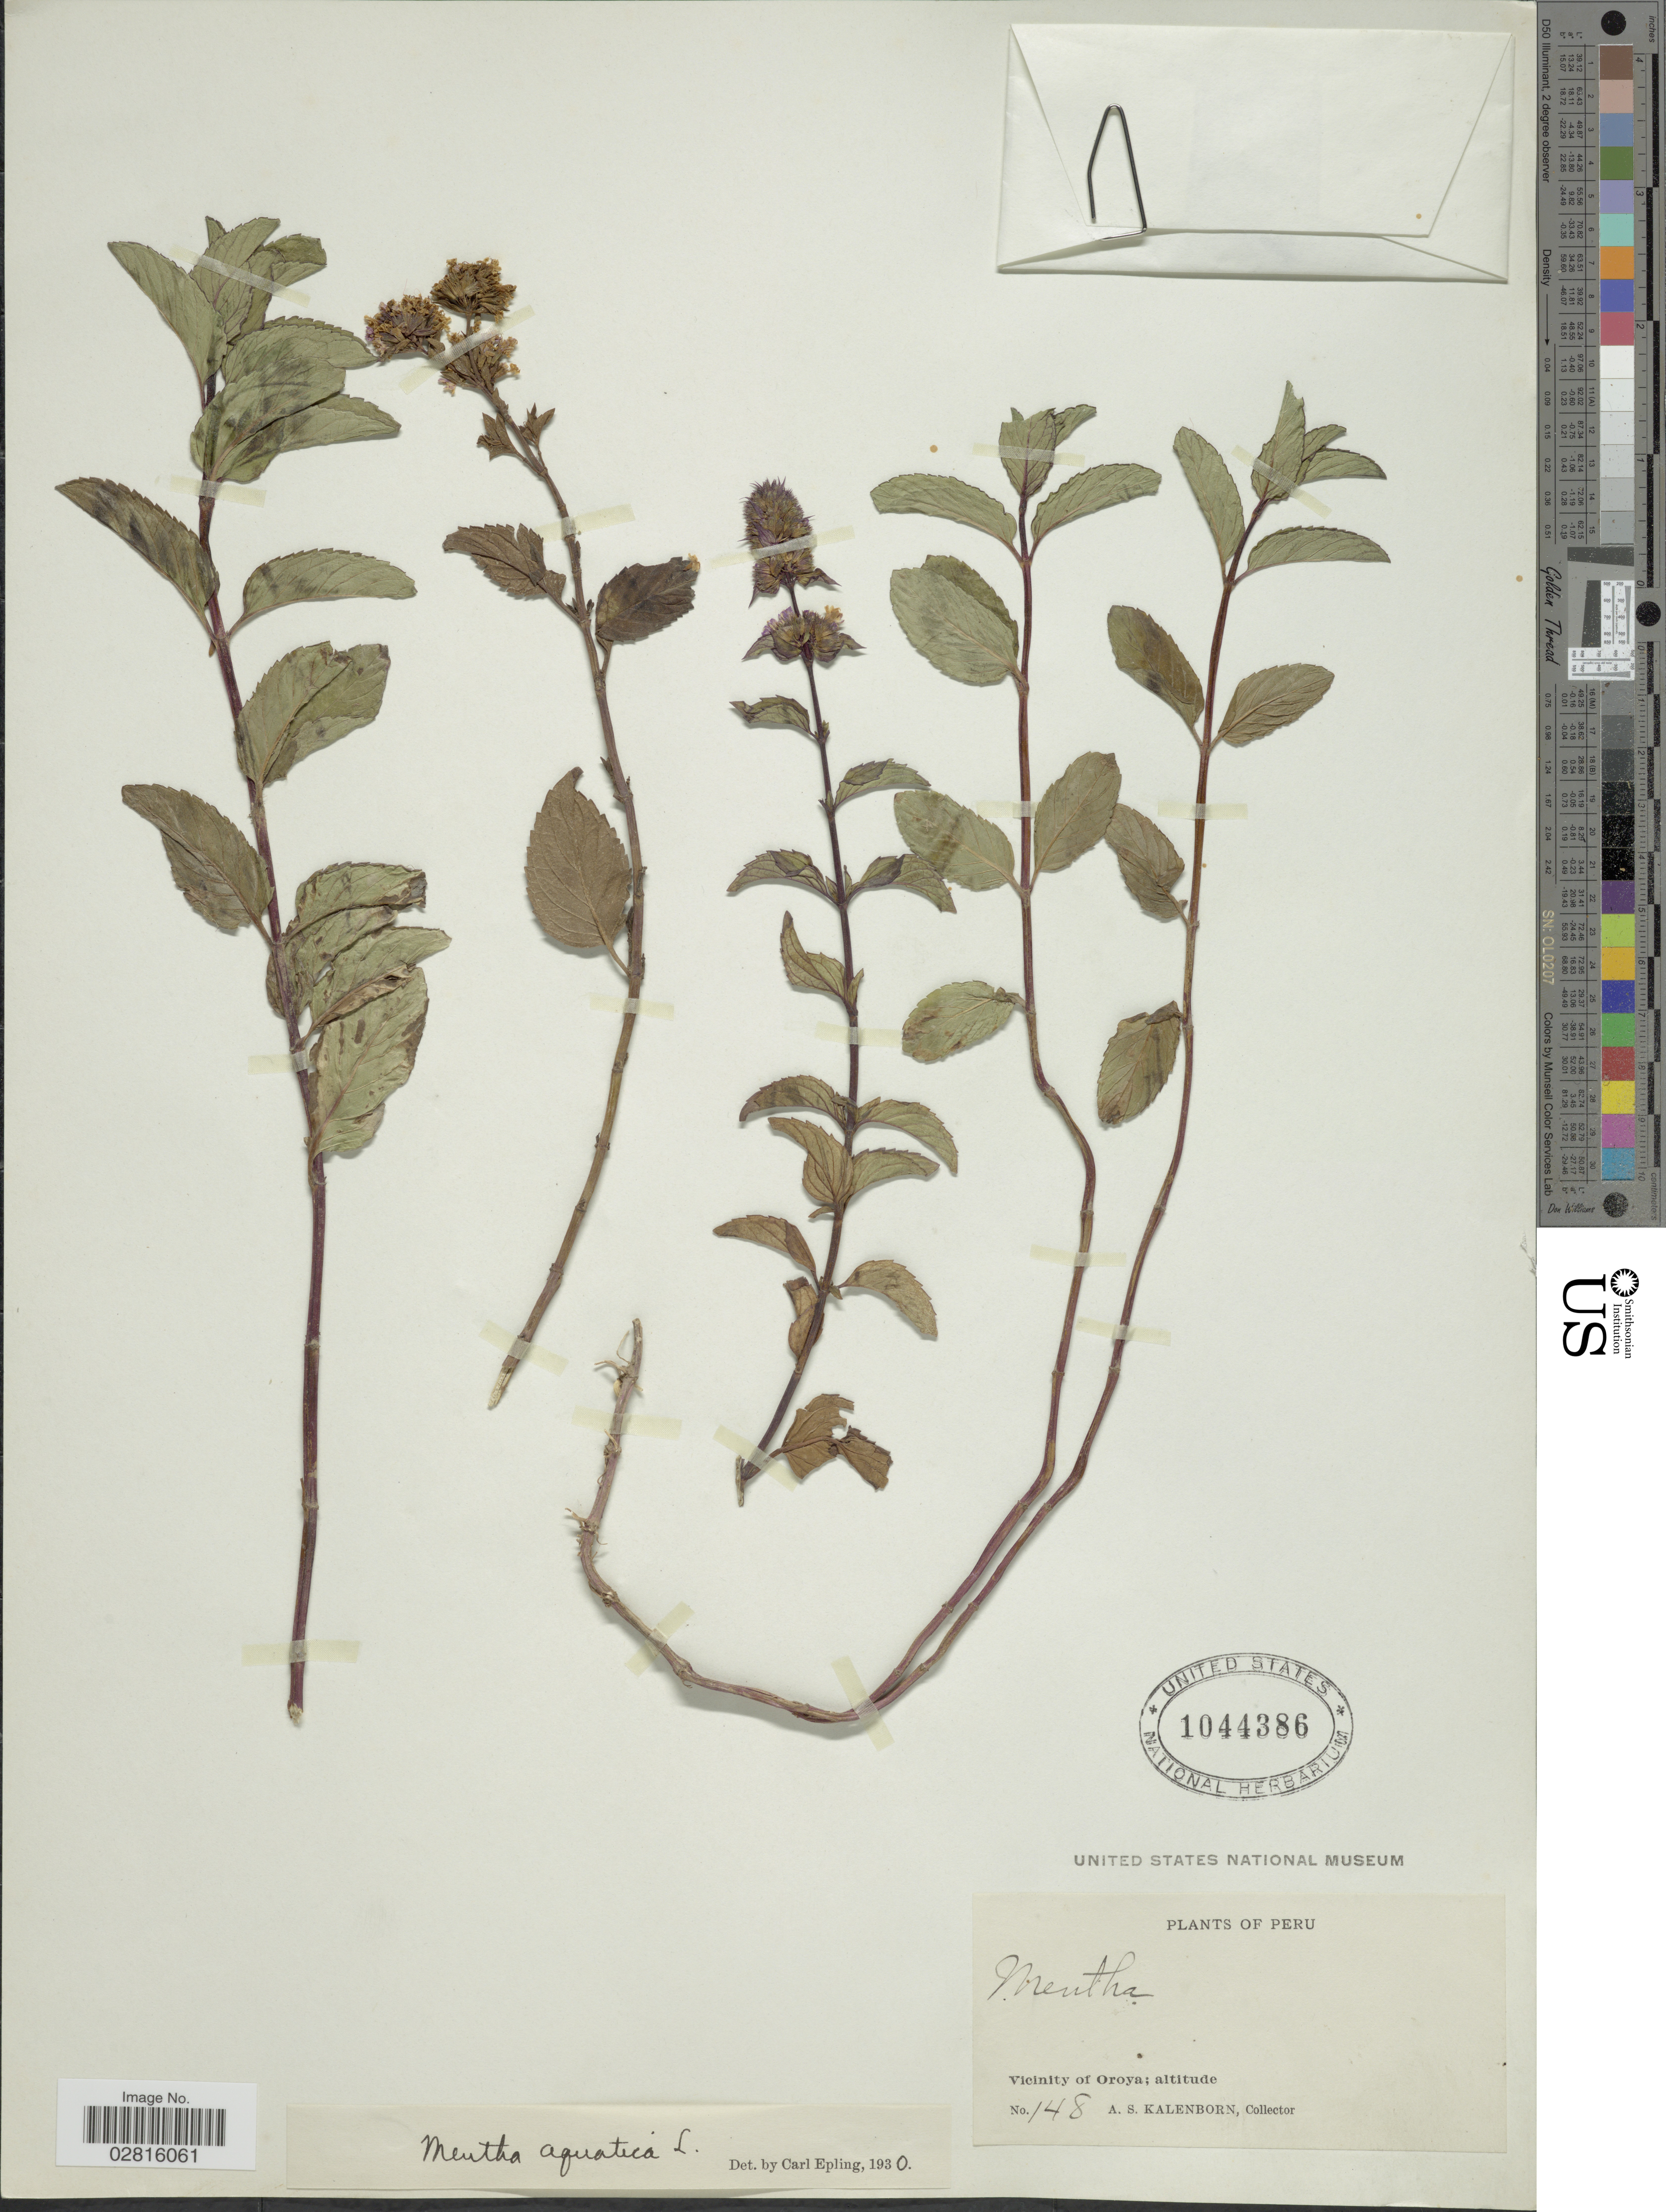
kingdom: Plantae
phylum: Tracheophyta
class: Magnoliopsida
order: Lamiales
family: Lamiaceae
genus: Mentha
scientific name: Mentha aquatica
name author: L.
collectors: A. Kalenborn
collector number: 148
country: Peru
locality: Vicinity of Oroya.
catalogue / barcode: US 1044386